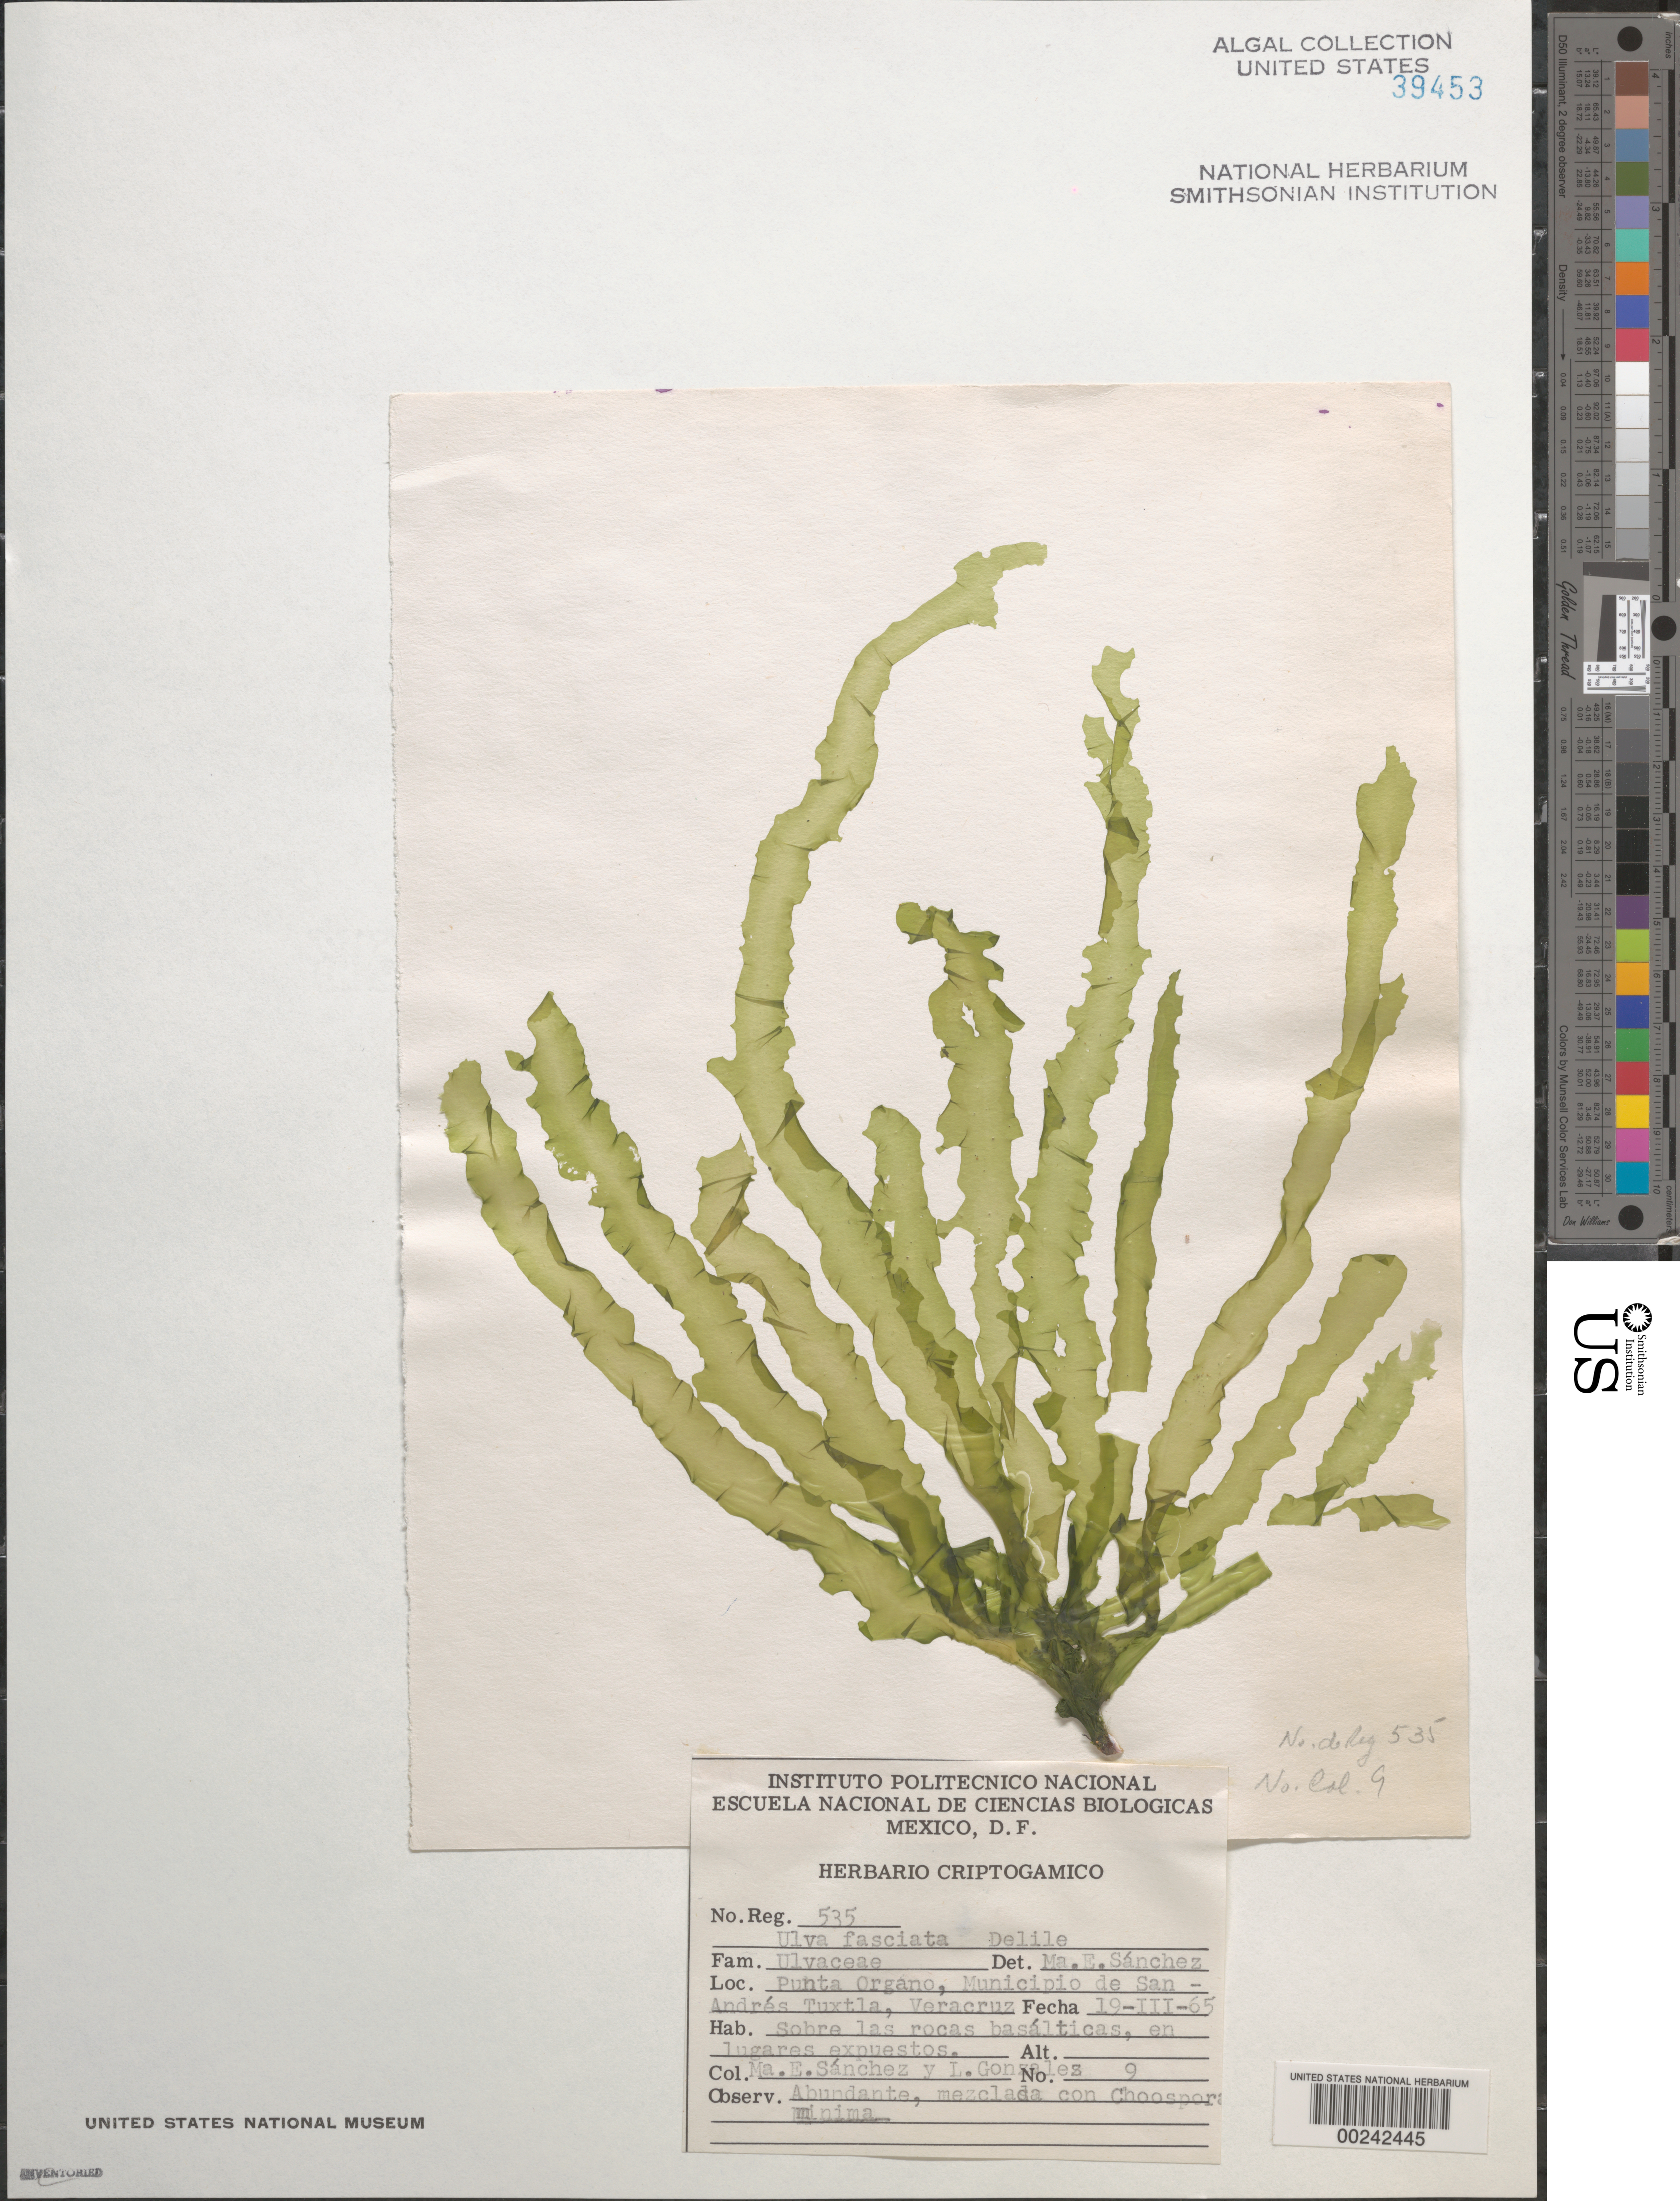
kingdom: Plantae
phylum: Chlorophyta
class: Ulvophyceae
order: Ulvales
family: Ulvaceae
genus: Ulva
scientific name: Ulva lactuca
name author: L.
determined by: Algae name updating Project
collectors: M. Sánchez R. & L. Gonzalez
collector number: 9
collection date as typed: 19 Mar 1965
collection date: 1965-03-19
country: Mexico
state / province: Veracruz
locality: Municipio de san-andres Tuxtla, punta organo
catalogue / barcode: US 39453